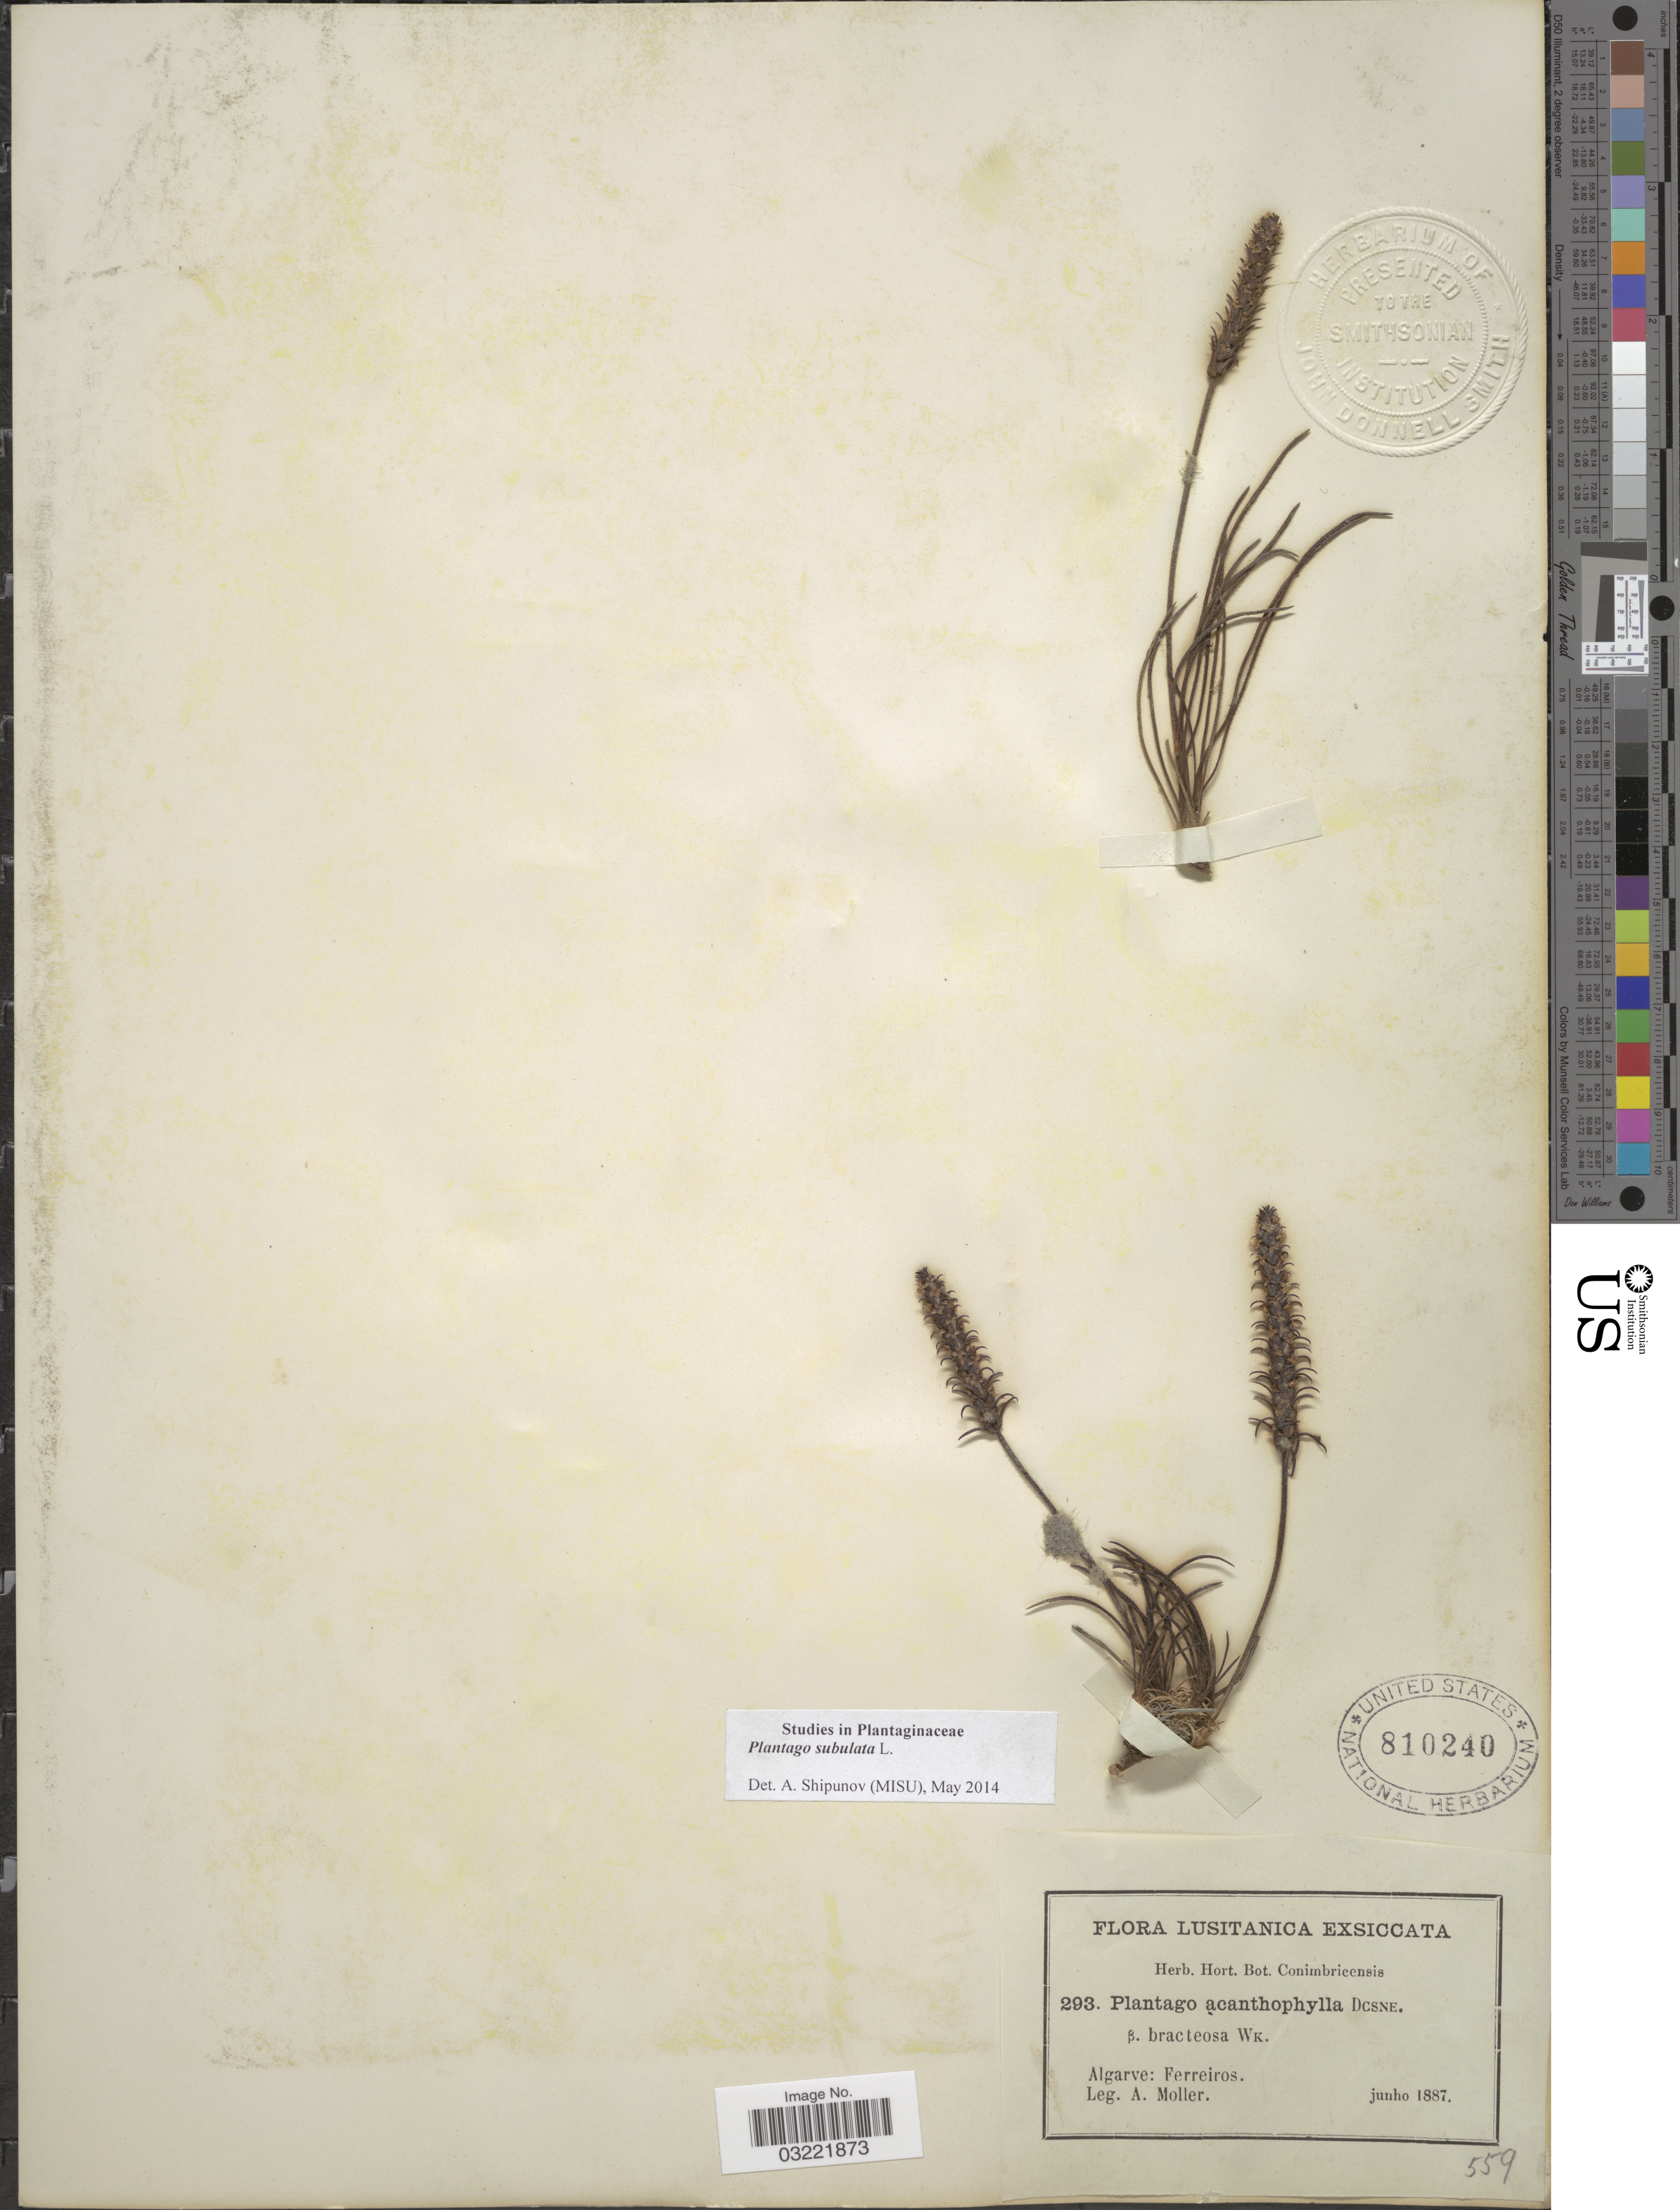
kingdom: Plantae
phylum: Tracheophyta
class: Magnoliopsida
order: Lamiales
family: Plantaginaceae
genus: Plantago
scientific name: Plantago subulata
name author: L.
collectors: A. Moller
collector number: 293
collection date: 1887-06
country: Portugal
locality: Lusitanica. Algarve: Ferreiros.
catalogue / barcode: US 810240